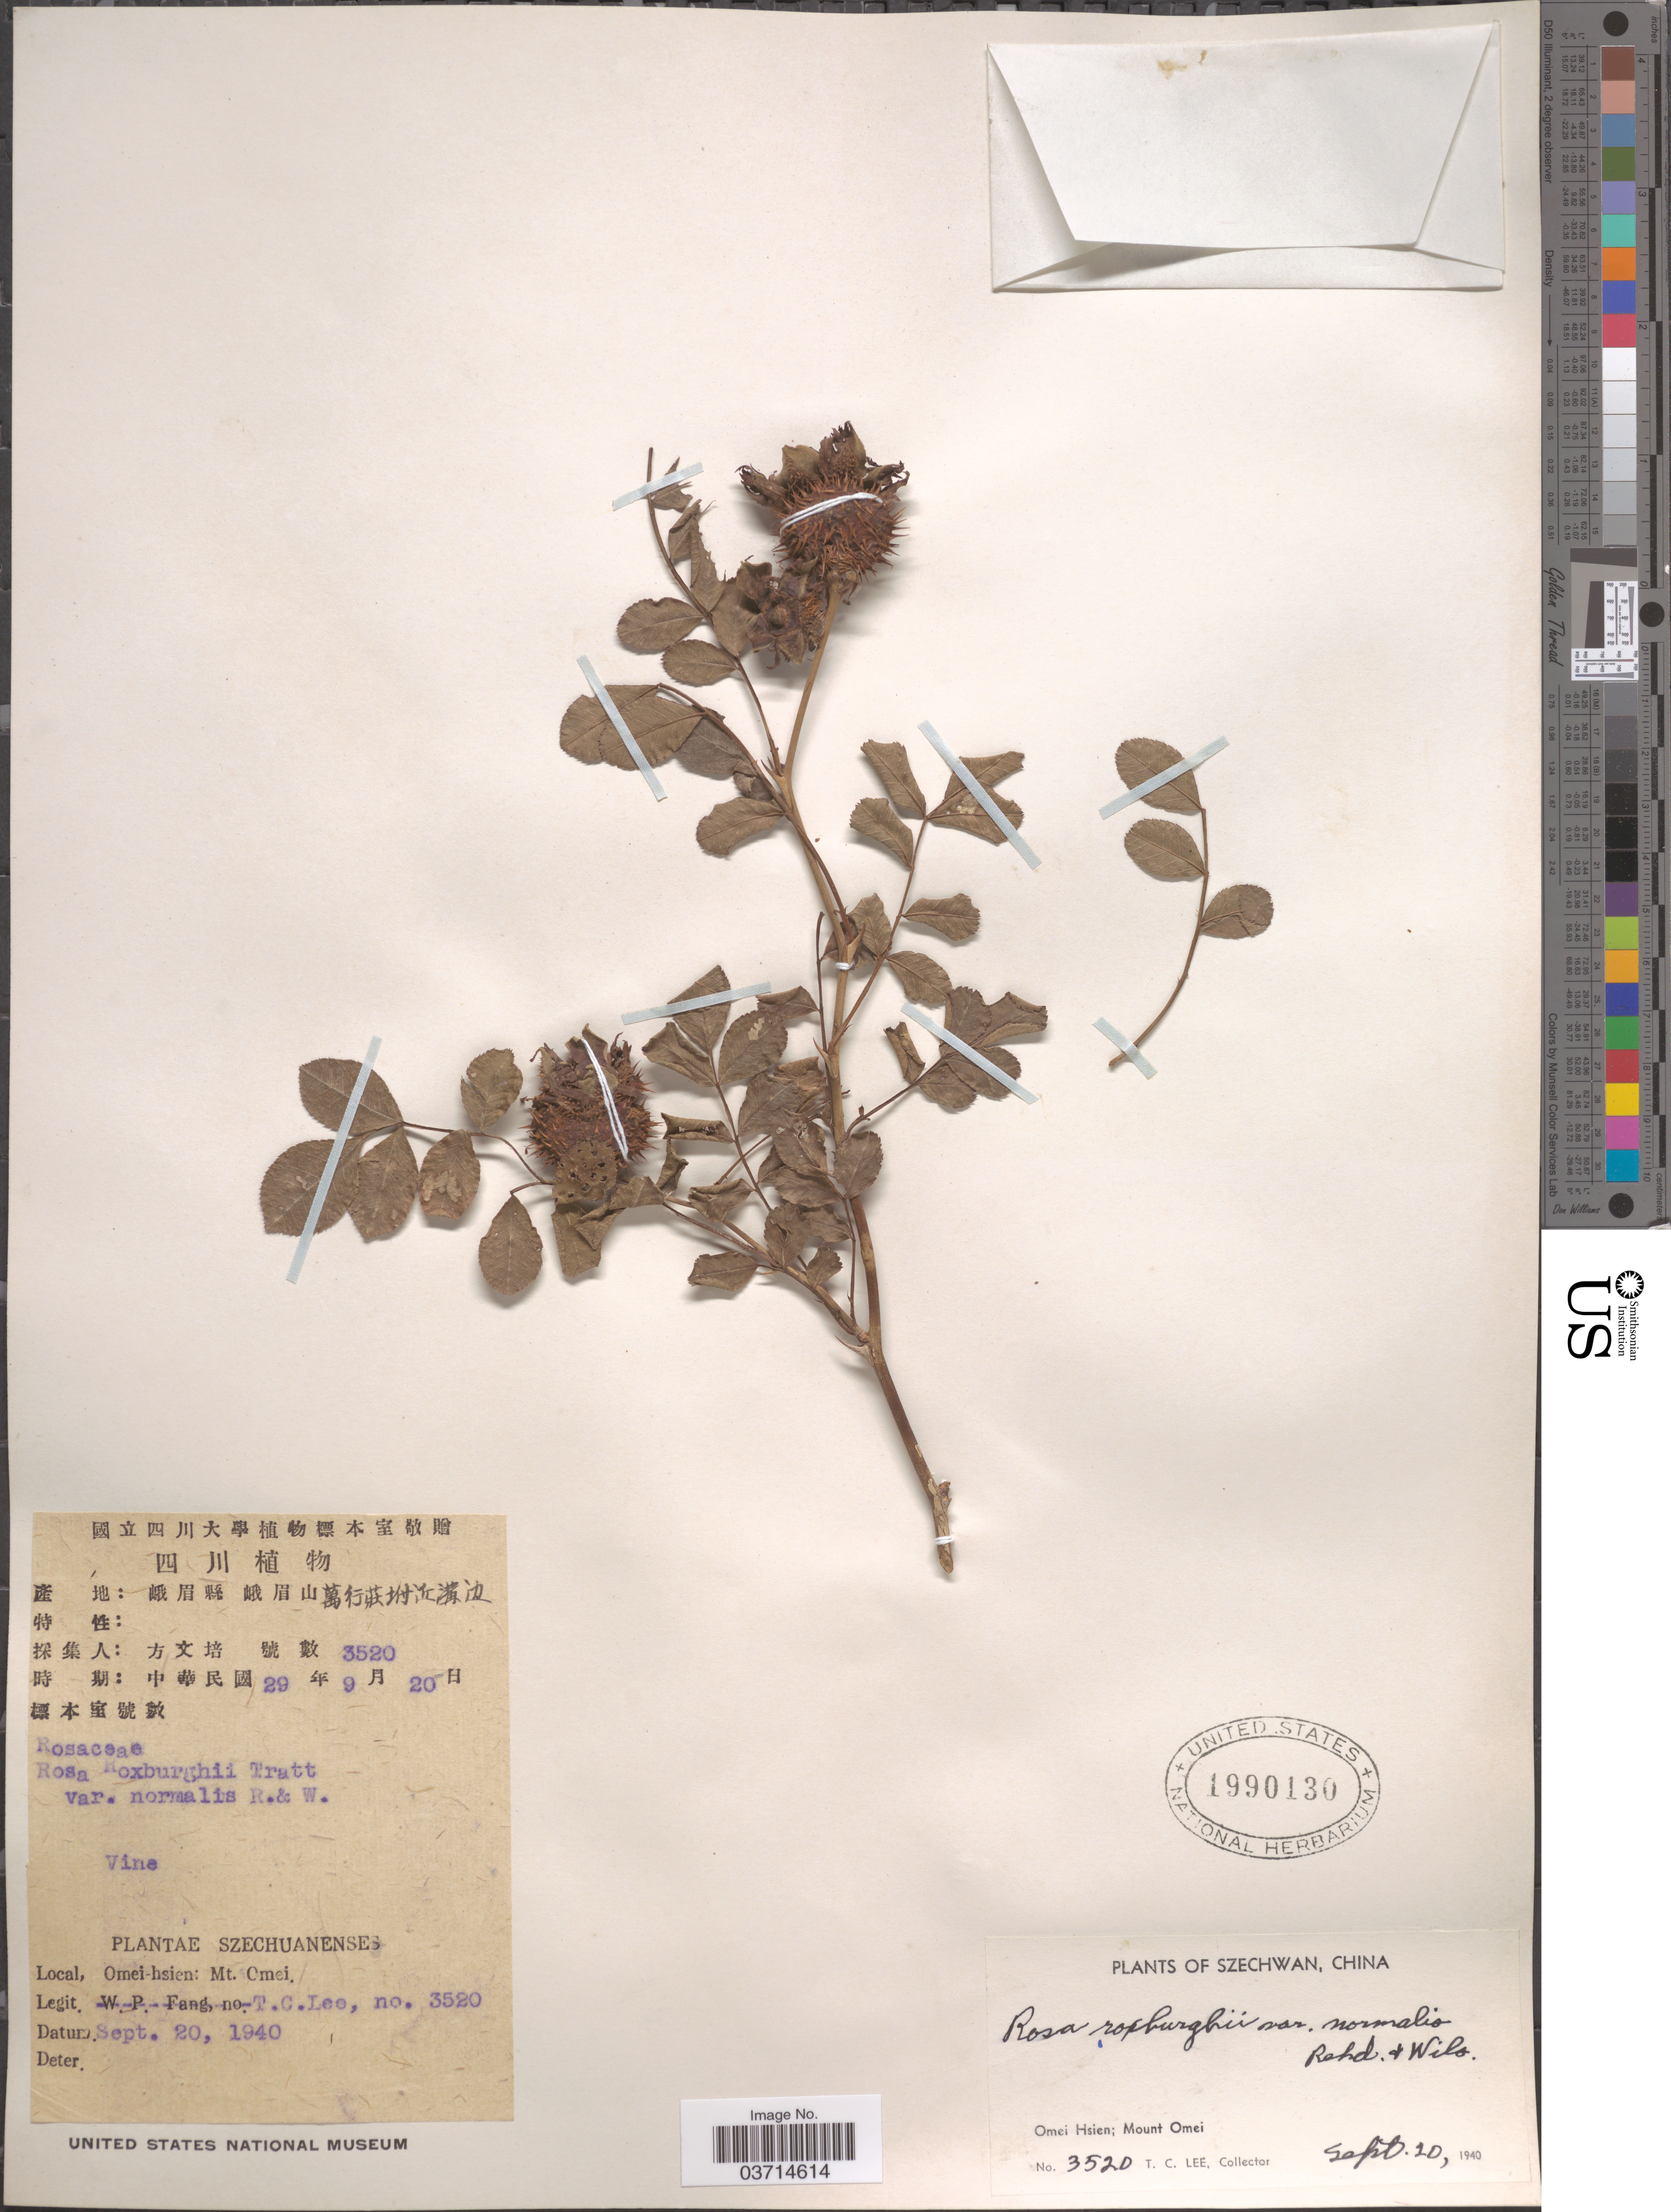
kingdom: Plantae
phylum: Tracheophyta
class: Magnoliopsida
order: Rosales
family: Rosaceae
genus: Rosa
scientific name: Rosa roxburghii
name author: Tratt.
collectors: T. Lee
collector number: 3520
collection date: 1940-09-20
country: China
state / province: Sichuan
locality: Szechwan. Omei Hsien; Mount Omei.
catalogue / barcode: US 1990130